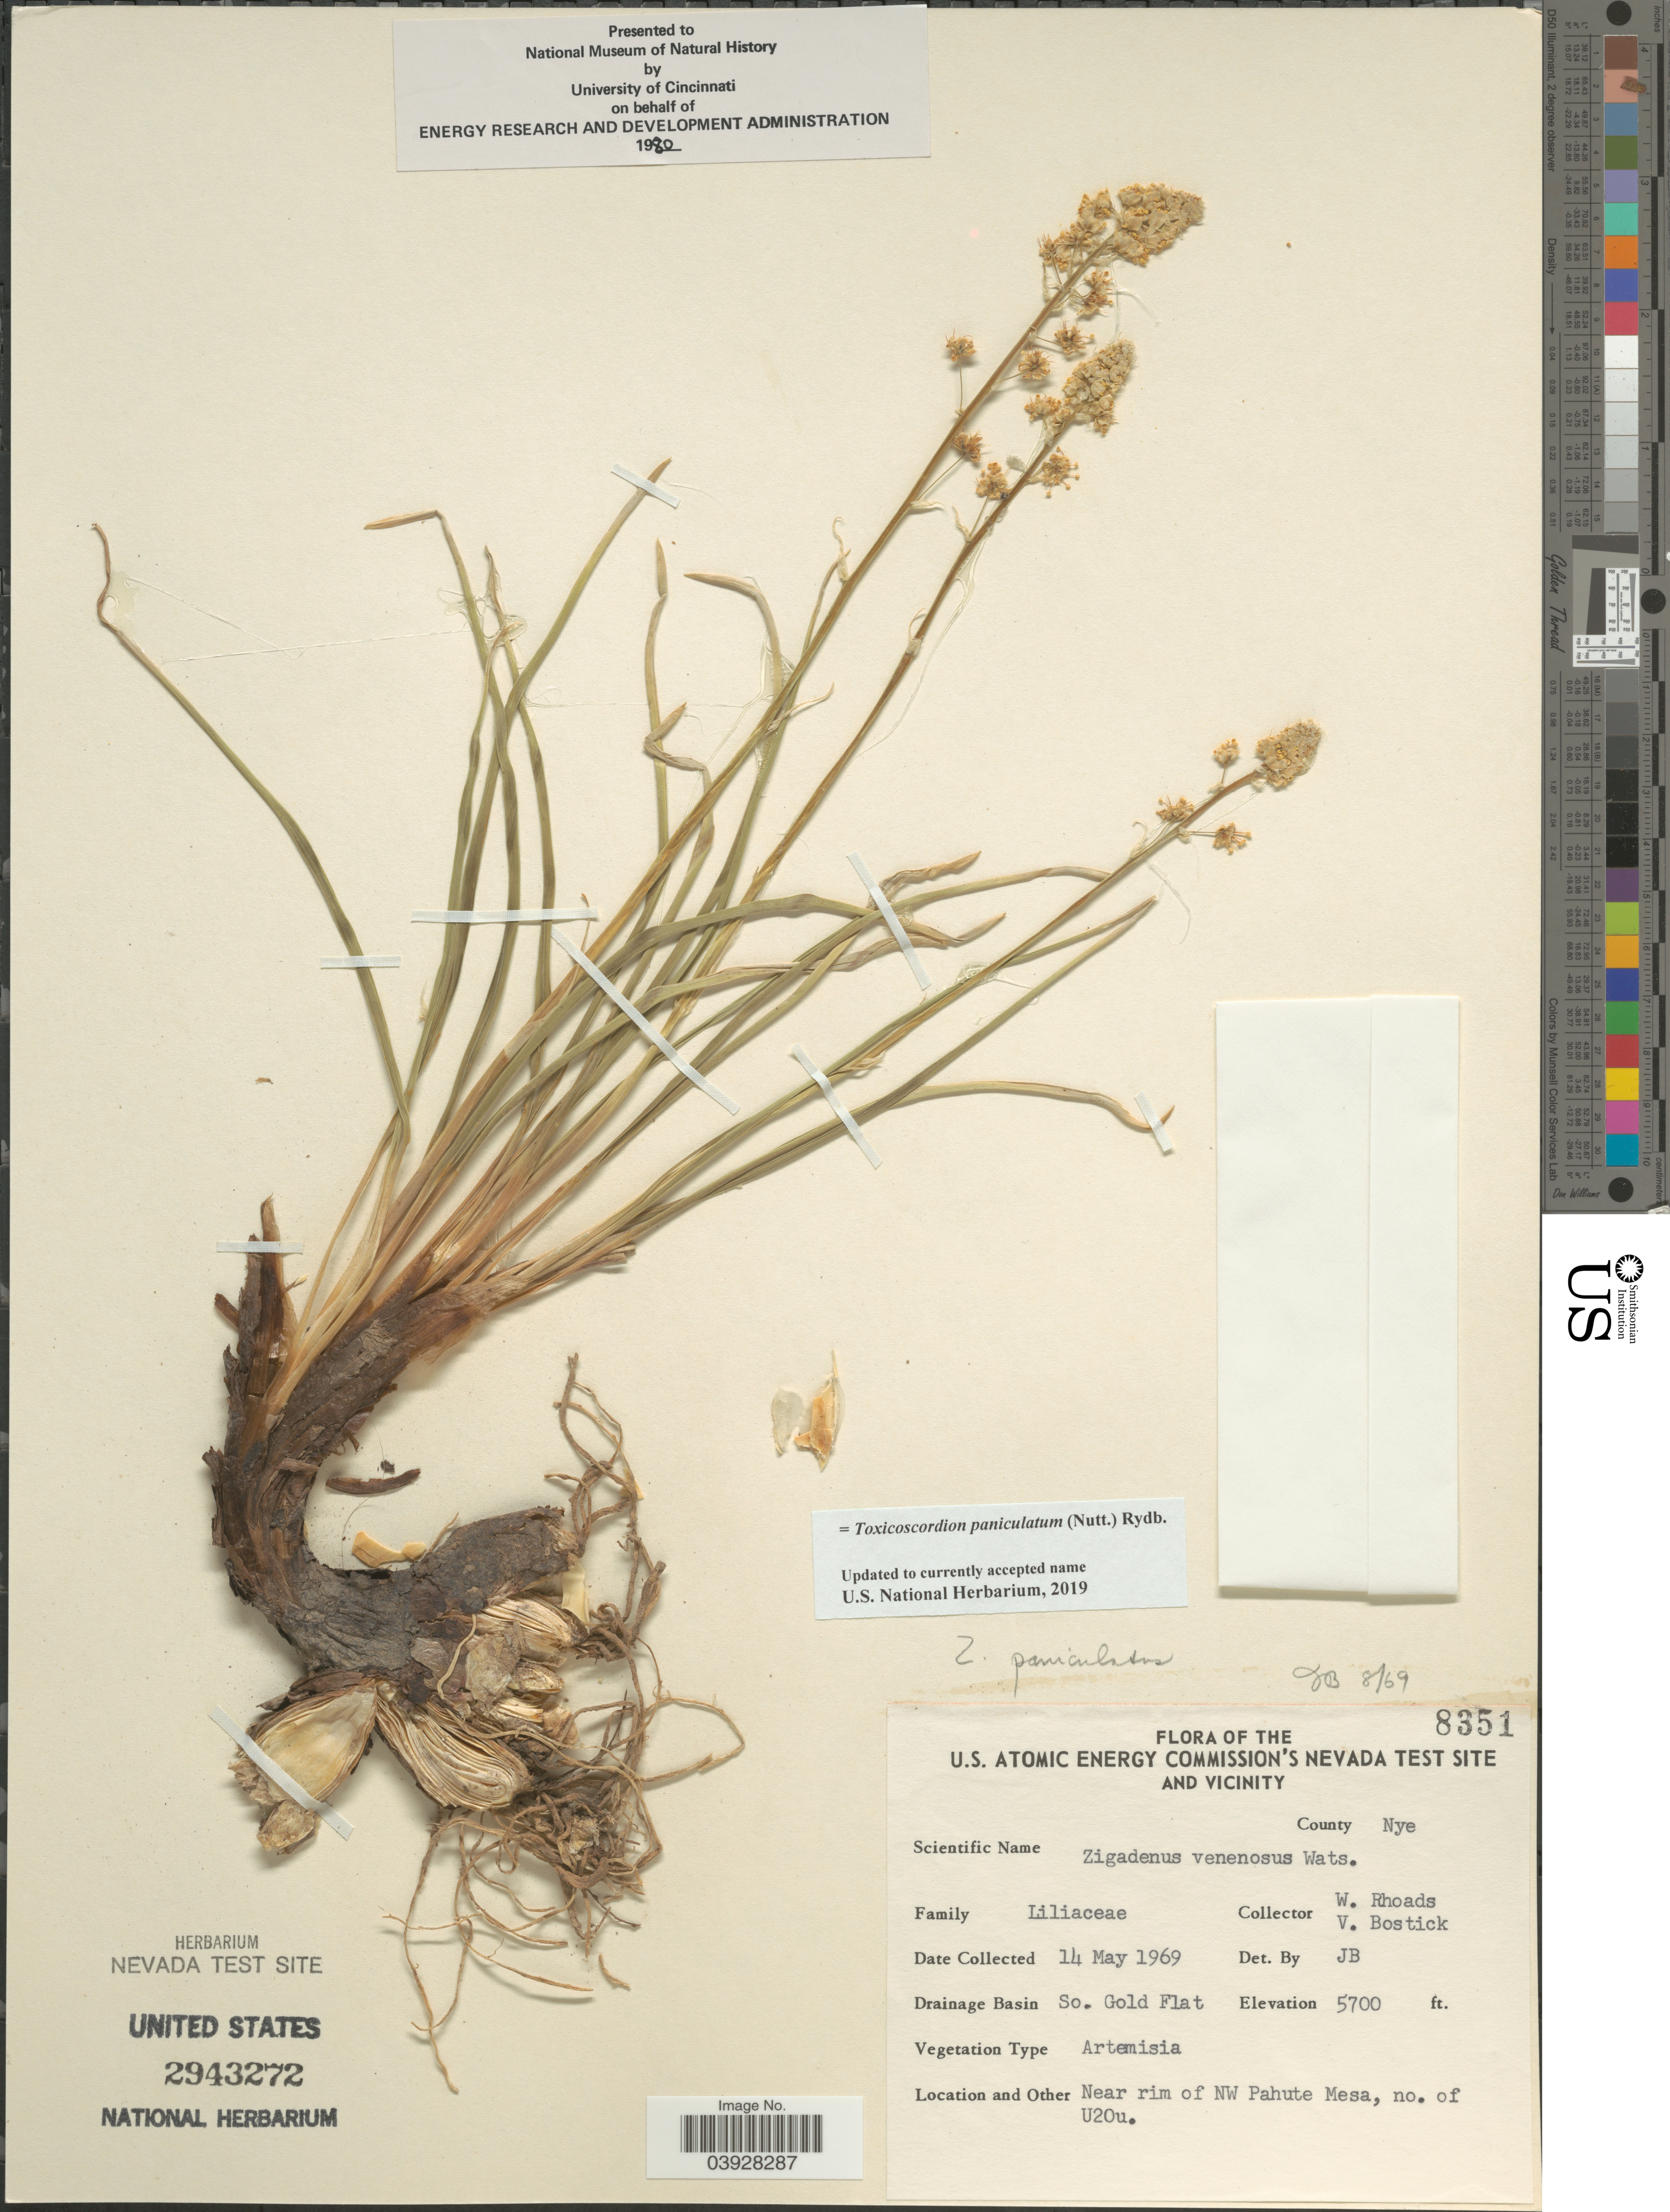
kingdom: Plantae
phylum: Tracheophyta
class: Liliopsida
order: Liliales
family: Melanthiaceae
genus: Toxicoscordion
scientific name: Toxicoscordion paniculatum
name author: (Nutt.) Rydb.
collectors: W. Rhoads & V. Bostick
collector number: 8351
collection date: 1969-05-14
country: United States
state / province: Nevada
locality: U.S. Atomic Energy Commission's Nevada Test Site and vicinity. County Nye. Drainage Basin So. Gold Flat. Near rim of NW Pahute Mesa, no. of U20u.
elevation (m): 1737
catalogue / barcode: US 2943272